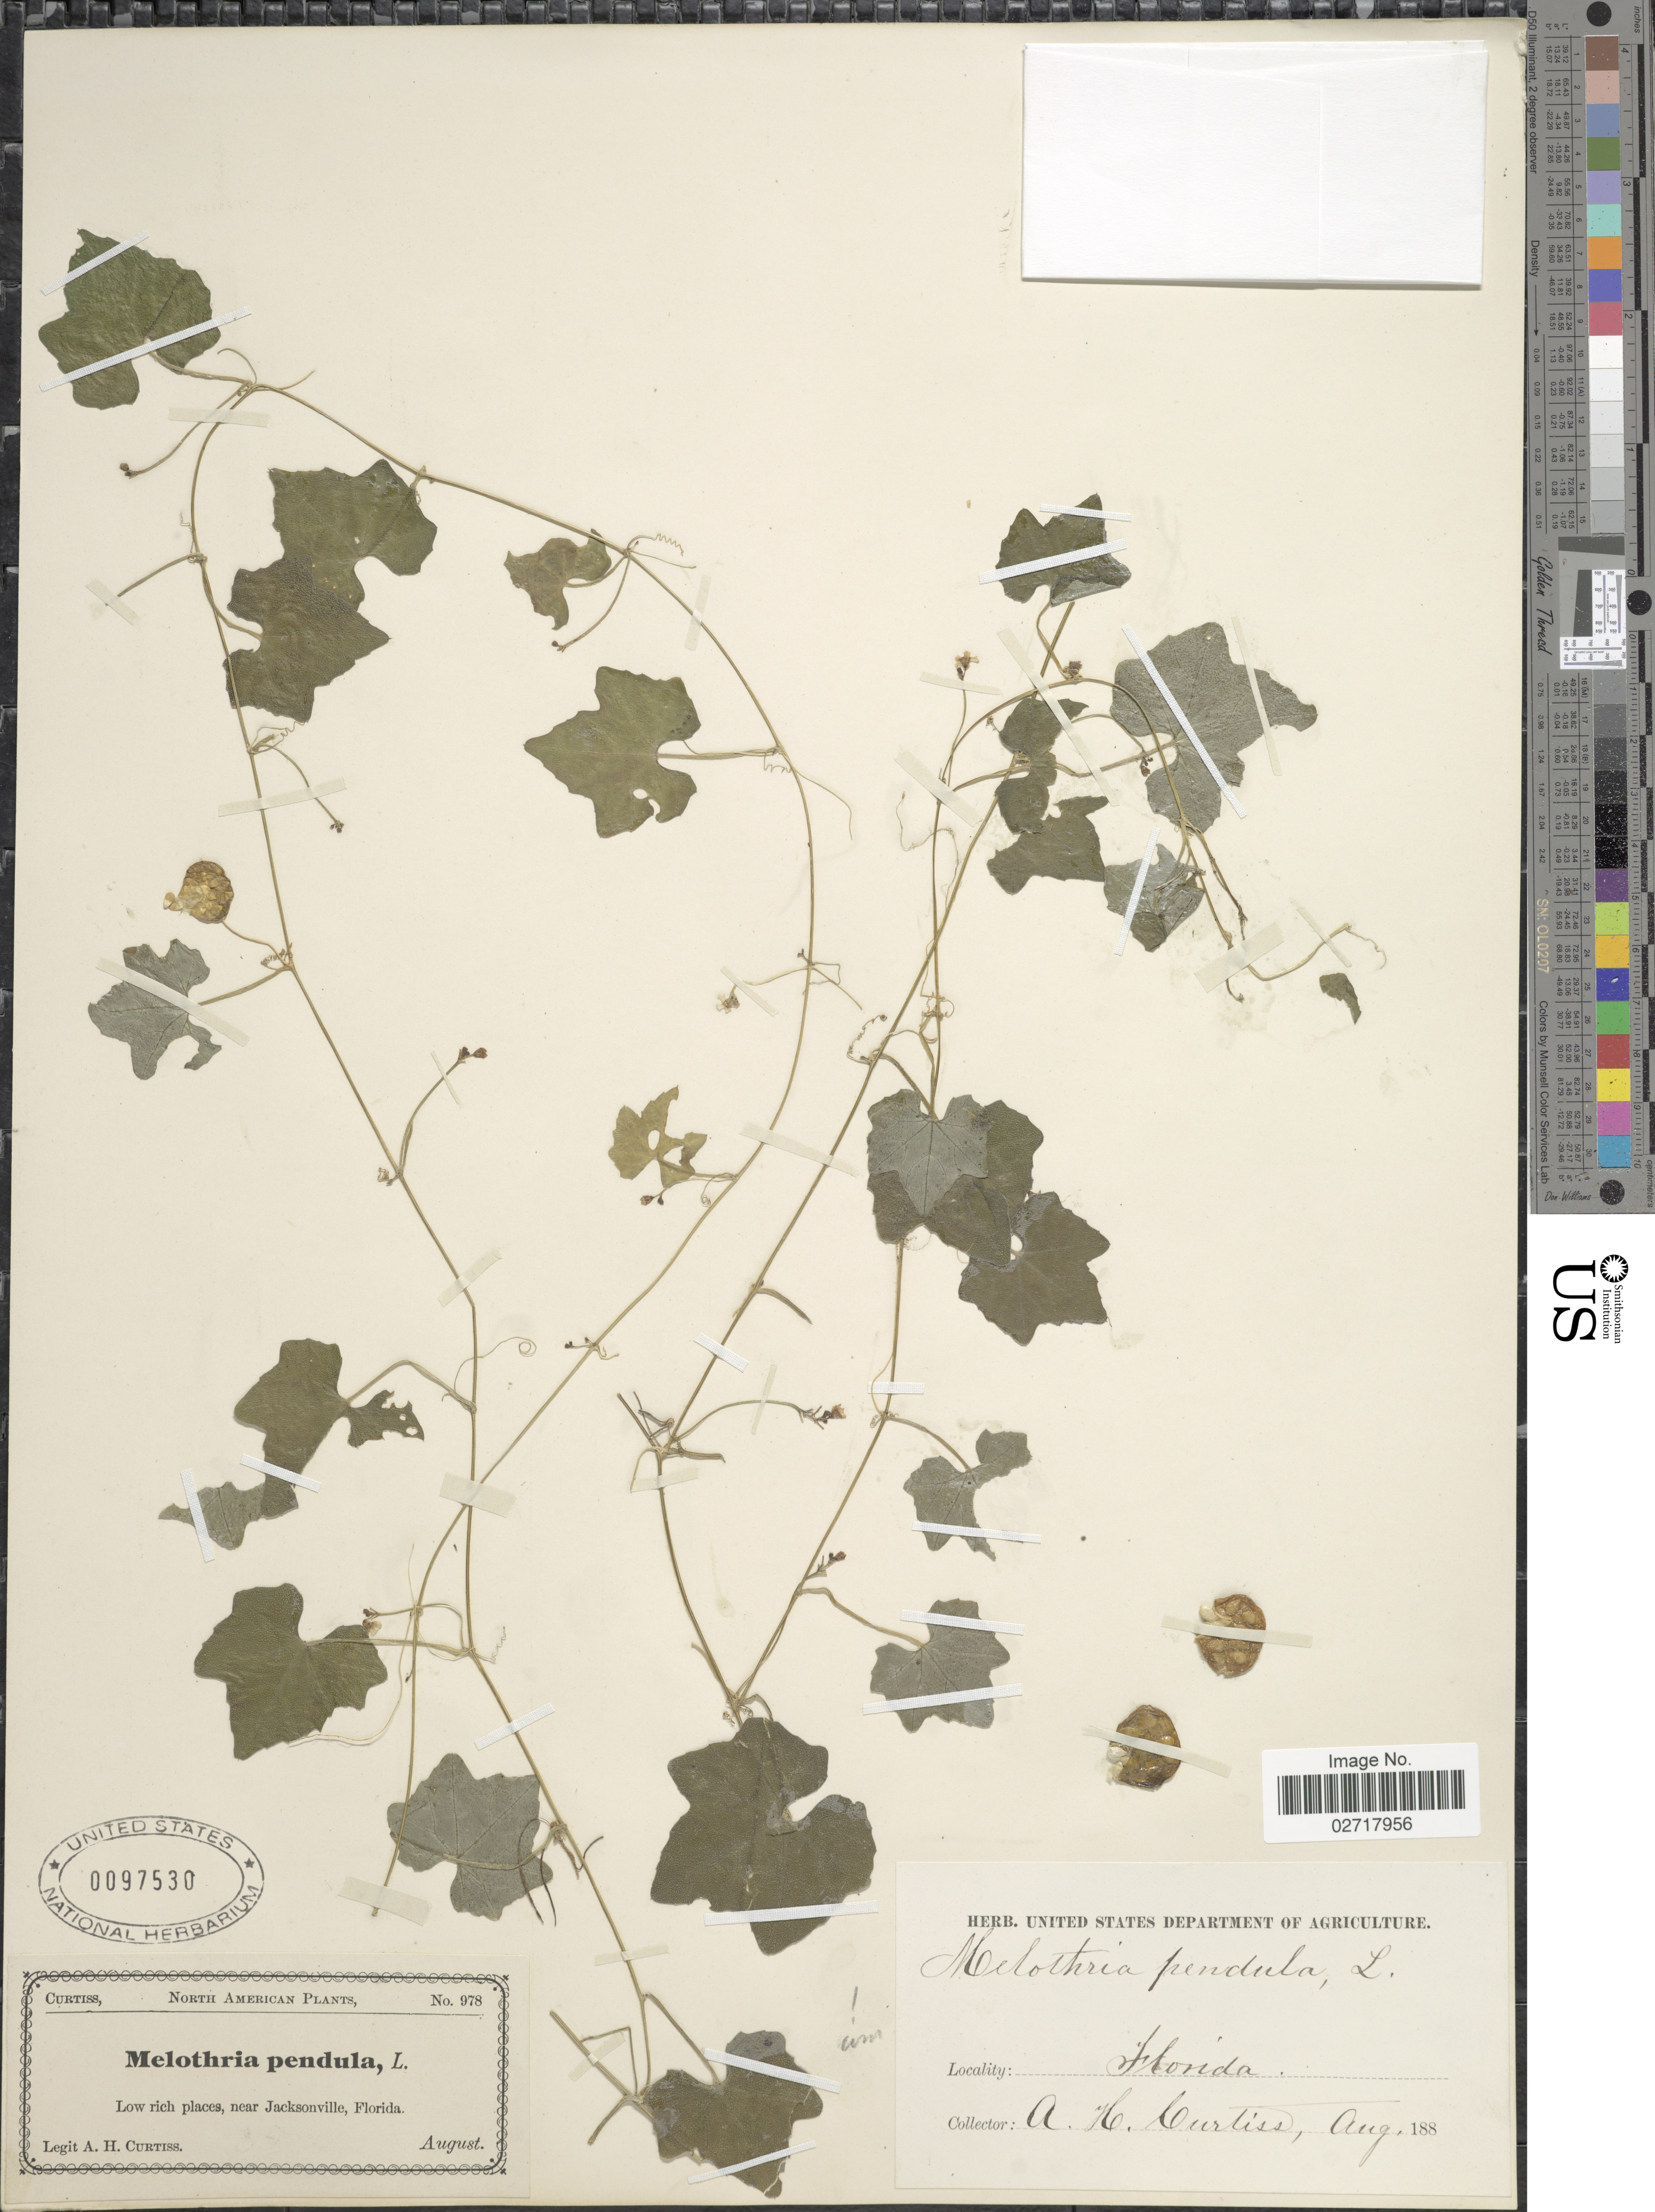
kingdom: Plantae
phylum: Tracheophyta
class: Magnoliopsida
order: Cucurbitales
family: Cucurbitaceae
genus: Melothria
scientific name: Melothria pendula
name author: L.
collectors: A. H. Curtiss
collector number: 978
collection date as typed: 188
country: United States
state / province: Florida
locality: Near Jacksonville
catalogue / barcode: US 97530